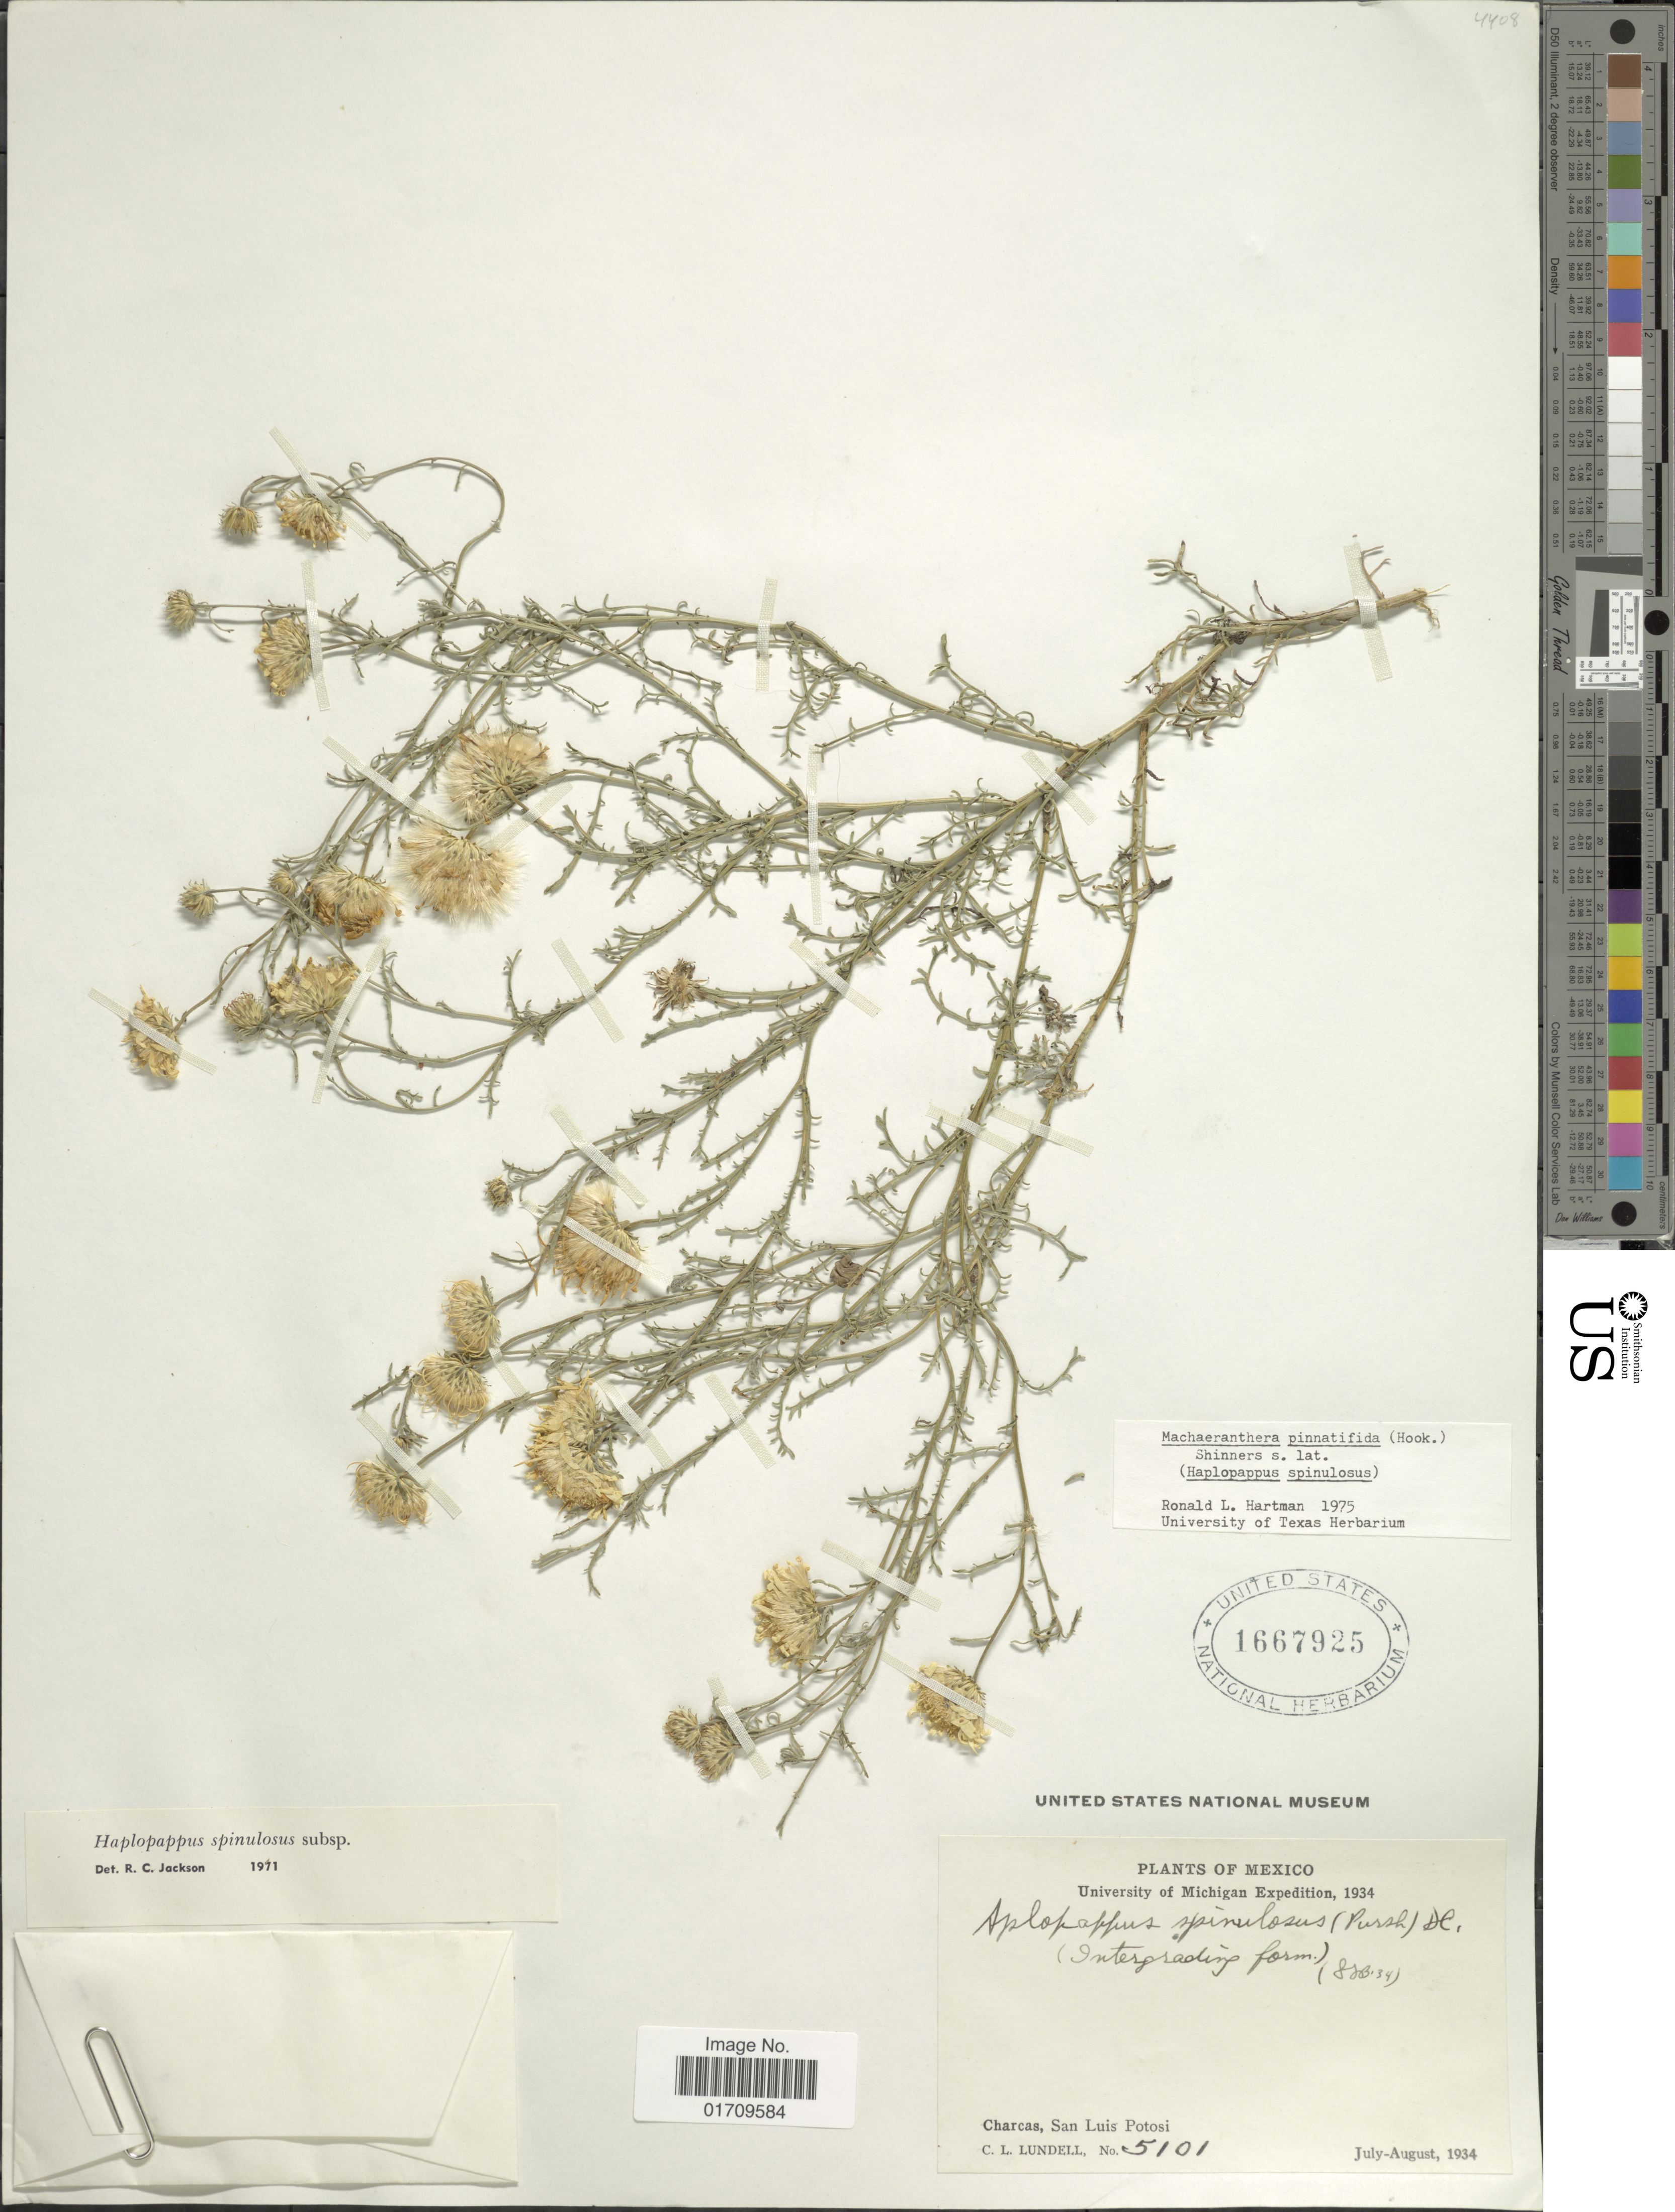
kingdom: Plantae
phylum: Tracheophyta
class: Magnoliopsida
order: Asterales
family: Asteraceae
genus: Machaeranthera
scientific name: Machaeranthera pinnatifida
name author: (Hook.) Shinners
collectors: C. L. Lundell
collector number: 5101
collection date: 1934-07/1934-08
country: Mexico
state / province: San Luis Potosí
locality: Charcas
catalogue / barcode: US 1667925